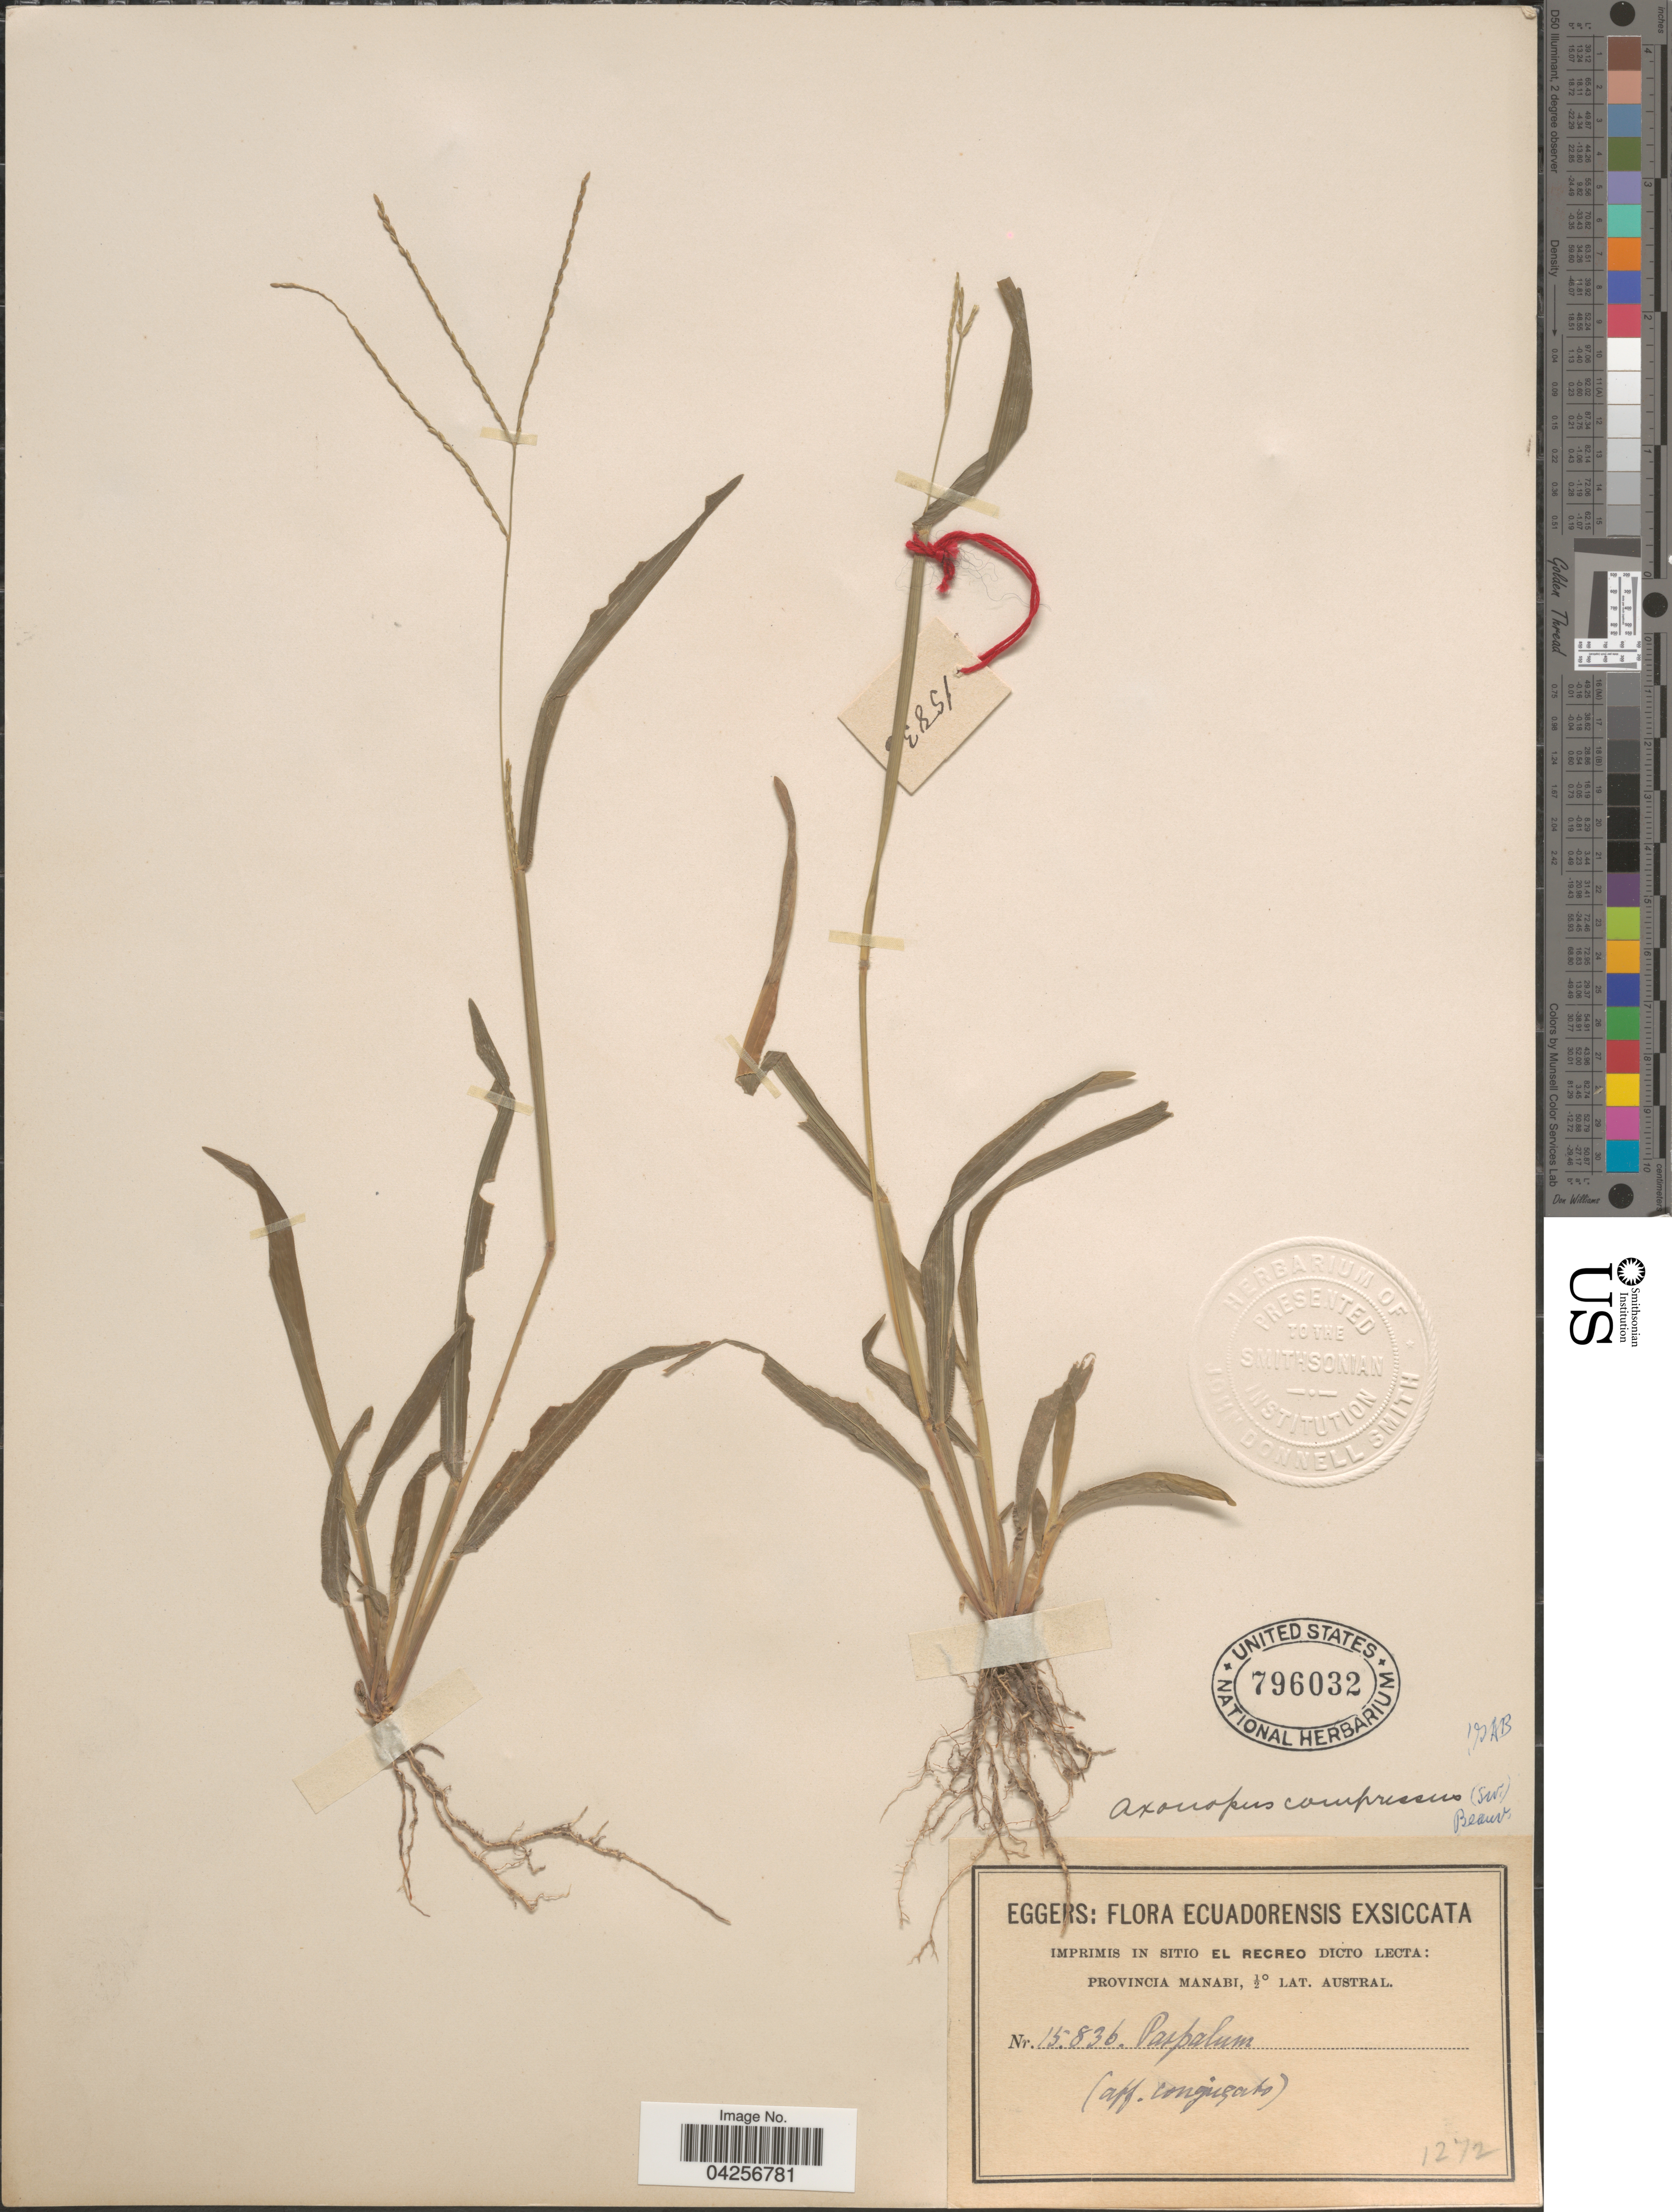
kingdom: Plantae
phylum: Tracheophyta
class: Liliopsida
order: Poales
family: Poaceae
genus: Axonopus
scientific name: Axonopus compressus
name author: (Sw.) P. Beauv.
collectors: -. Eggers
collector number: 15836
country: Ecuador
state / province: Manabí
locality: Imprimis in sitio El Recreo.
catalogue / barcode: US 796032